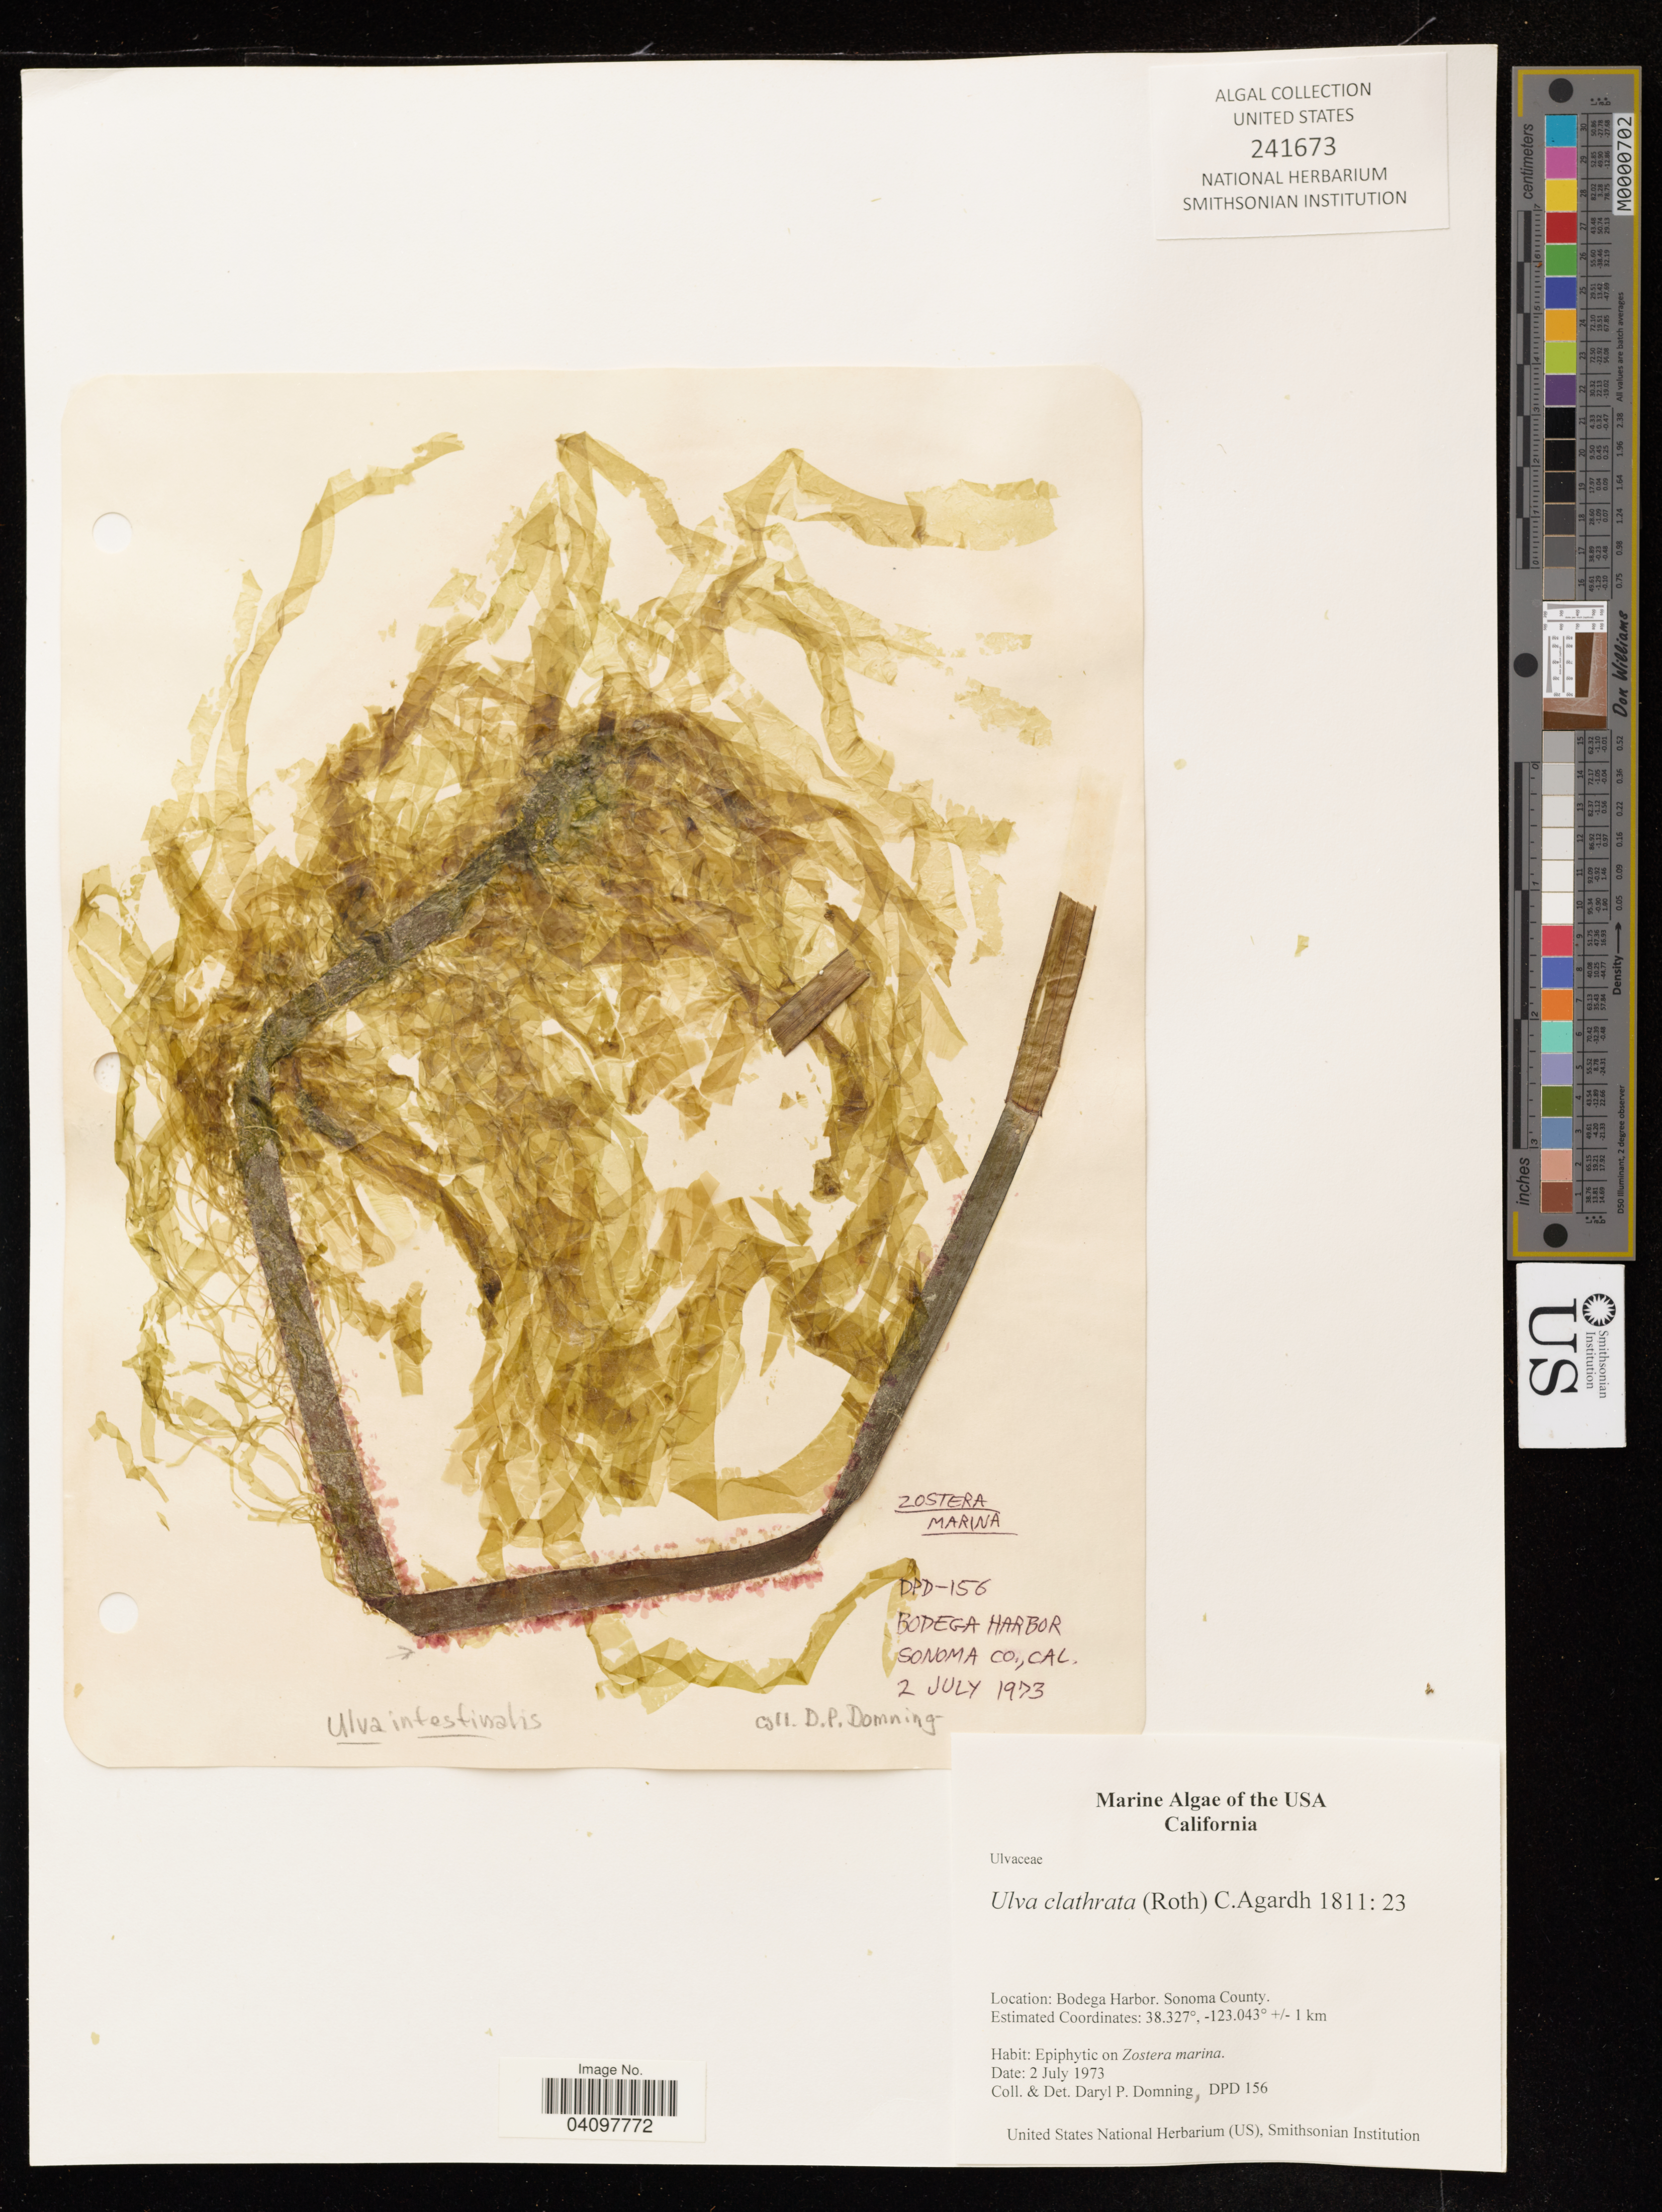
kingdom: Plantae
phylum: Chlorophyta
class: Ulvophyceae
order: Ulvales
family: Ulvaceae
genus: Ulva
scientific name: Ulva clathrata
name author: (Roth) C. Agardh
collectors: D. Domning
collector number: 156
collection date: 1973-07-02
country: United States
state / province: California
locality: Marine Algae of the USA, California. Bodega Harbor, Sonoma County.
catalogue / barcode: US 241673